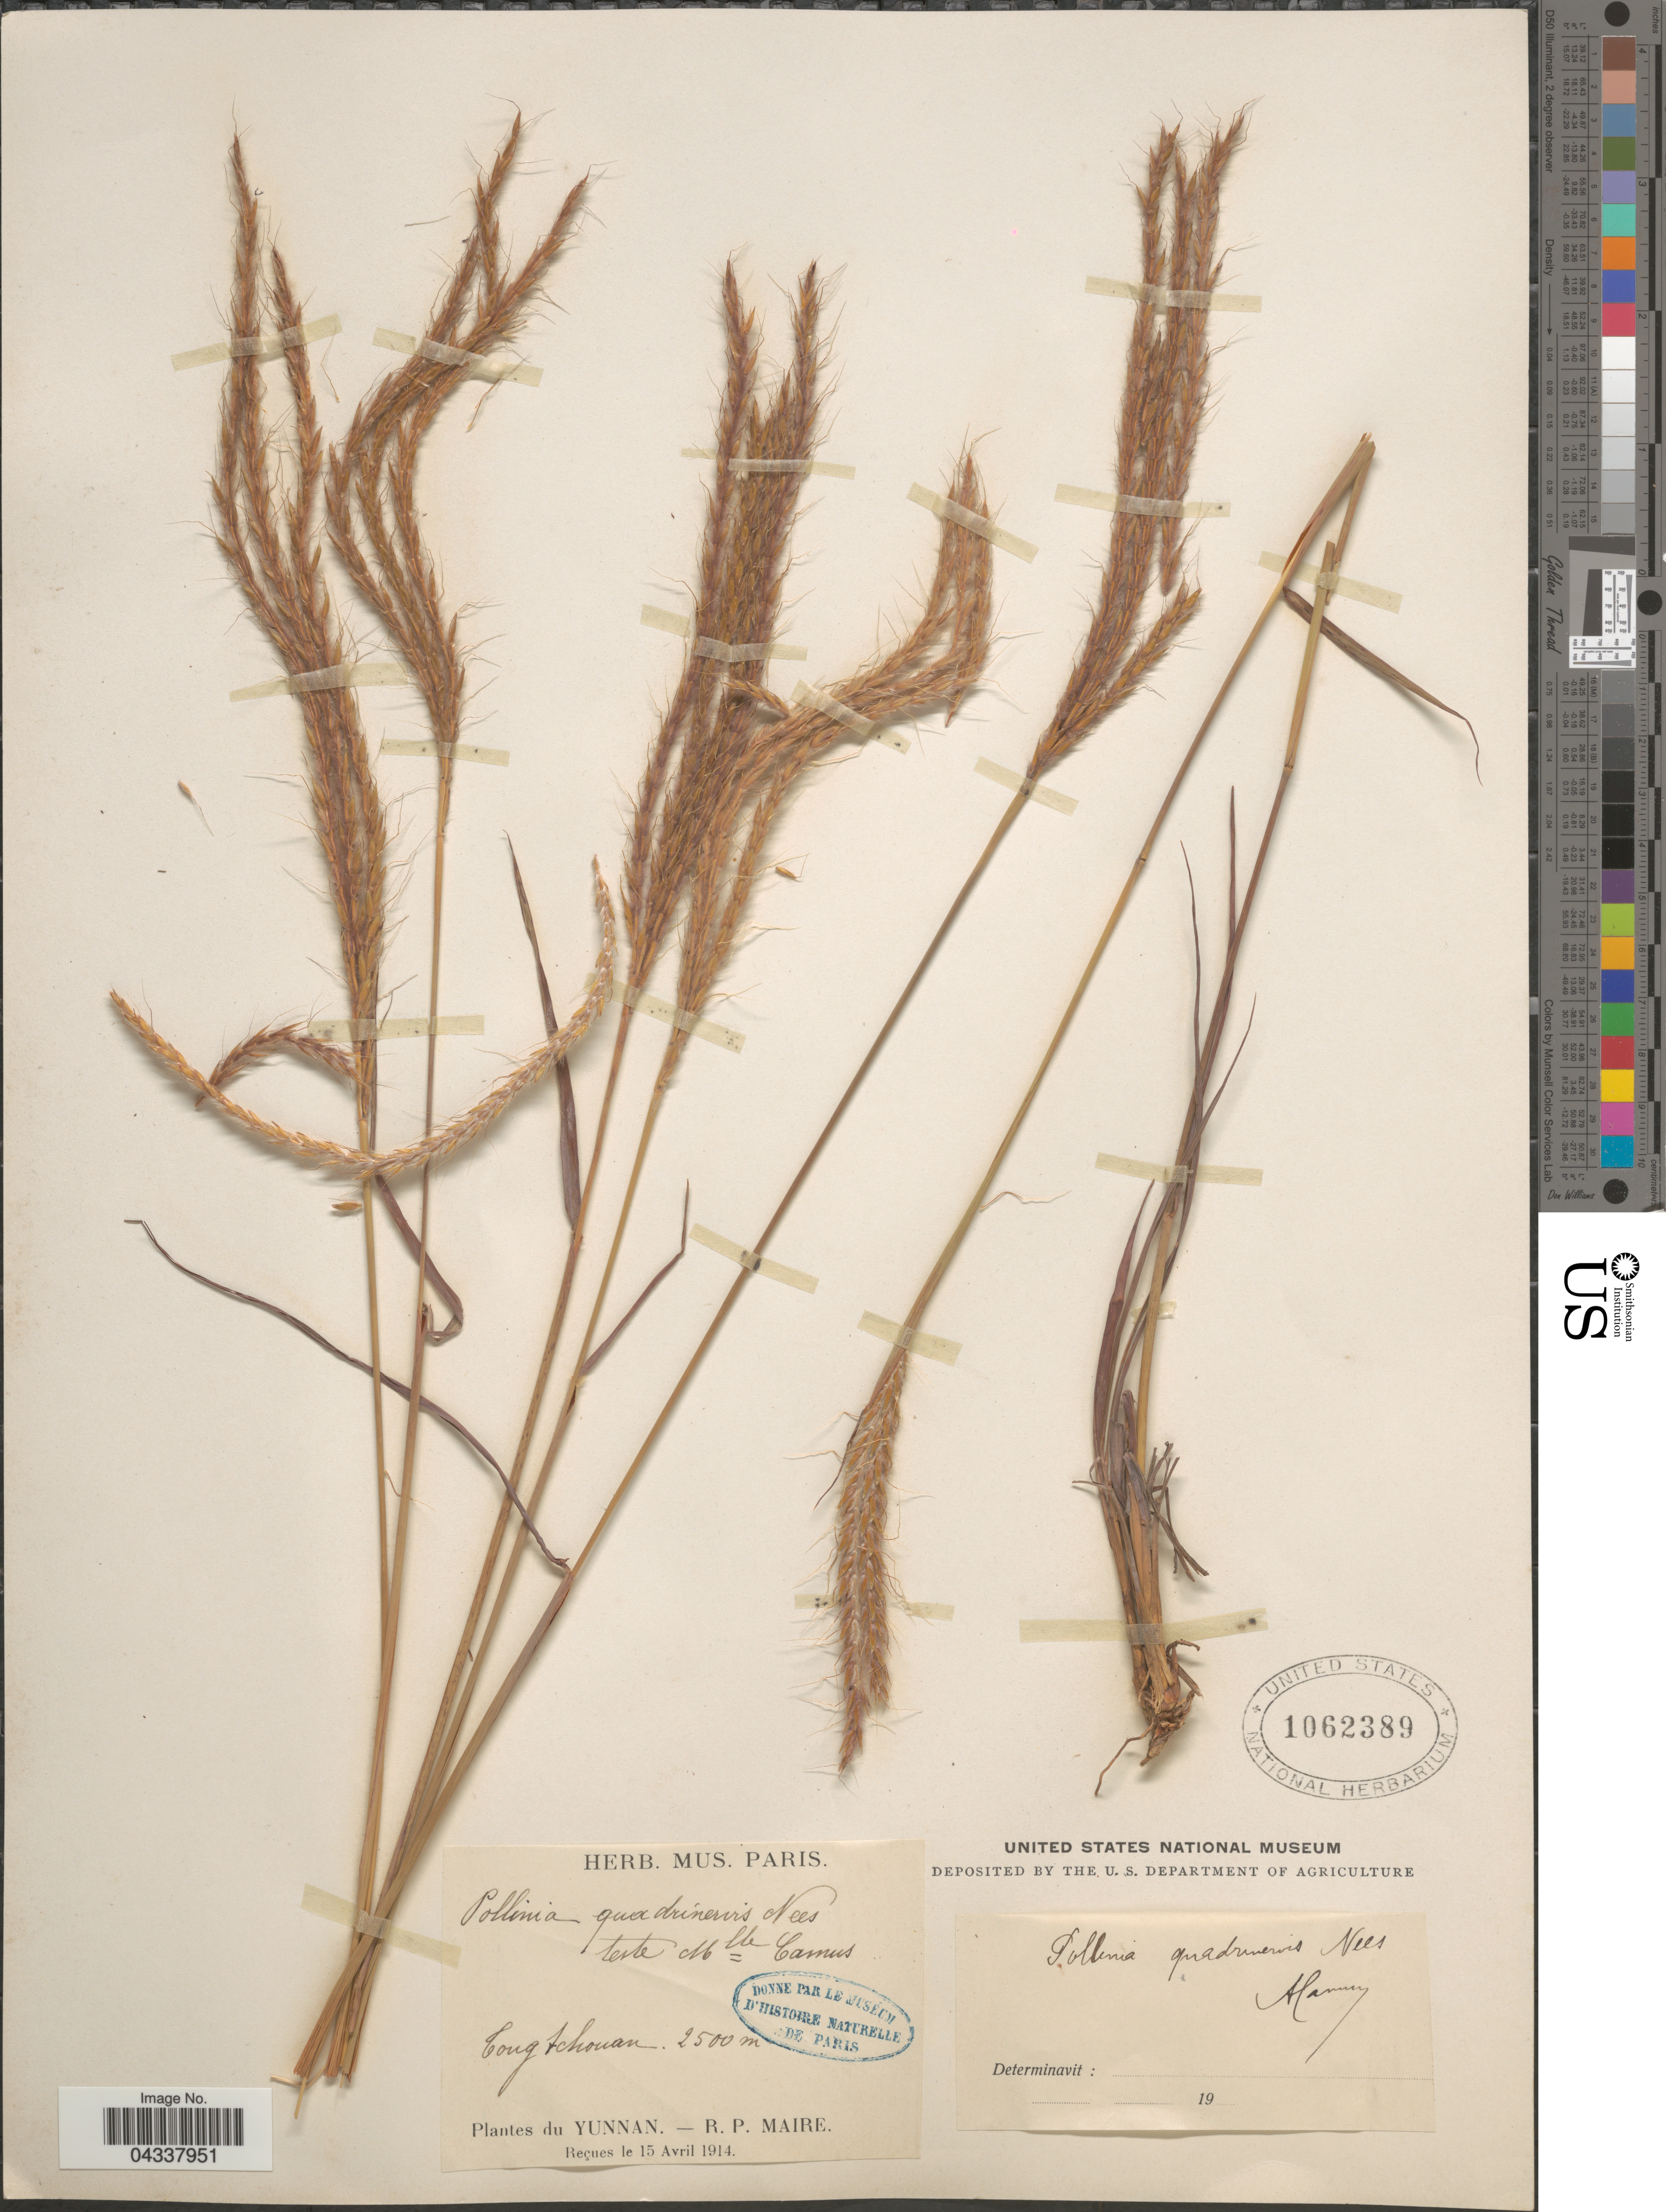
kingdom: Plantae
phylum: Tracheophyta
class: Liliopsida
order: Poales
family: Poaceae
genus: Pseudopogonatherum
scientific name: Pseudopogonatherum quadrinerve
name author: (Hack.) Ohwi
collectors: R.-P. Maire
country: China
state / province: Yunnan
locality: Tong tchouan.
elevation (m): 2500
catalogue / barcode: US 1062389